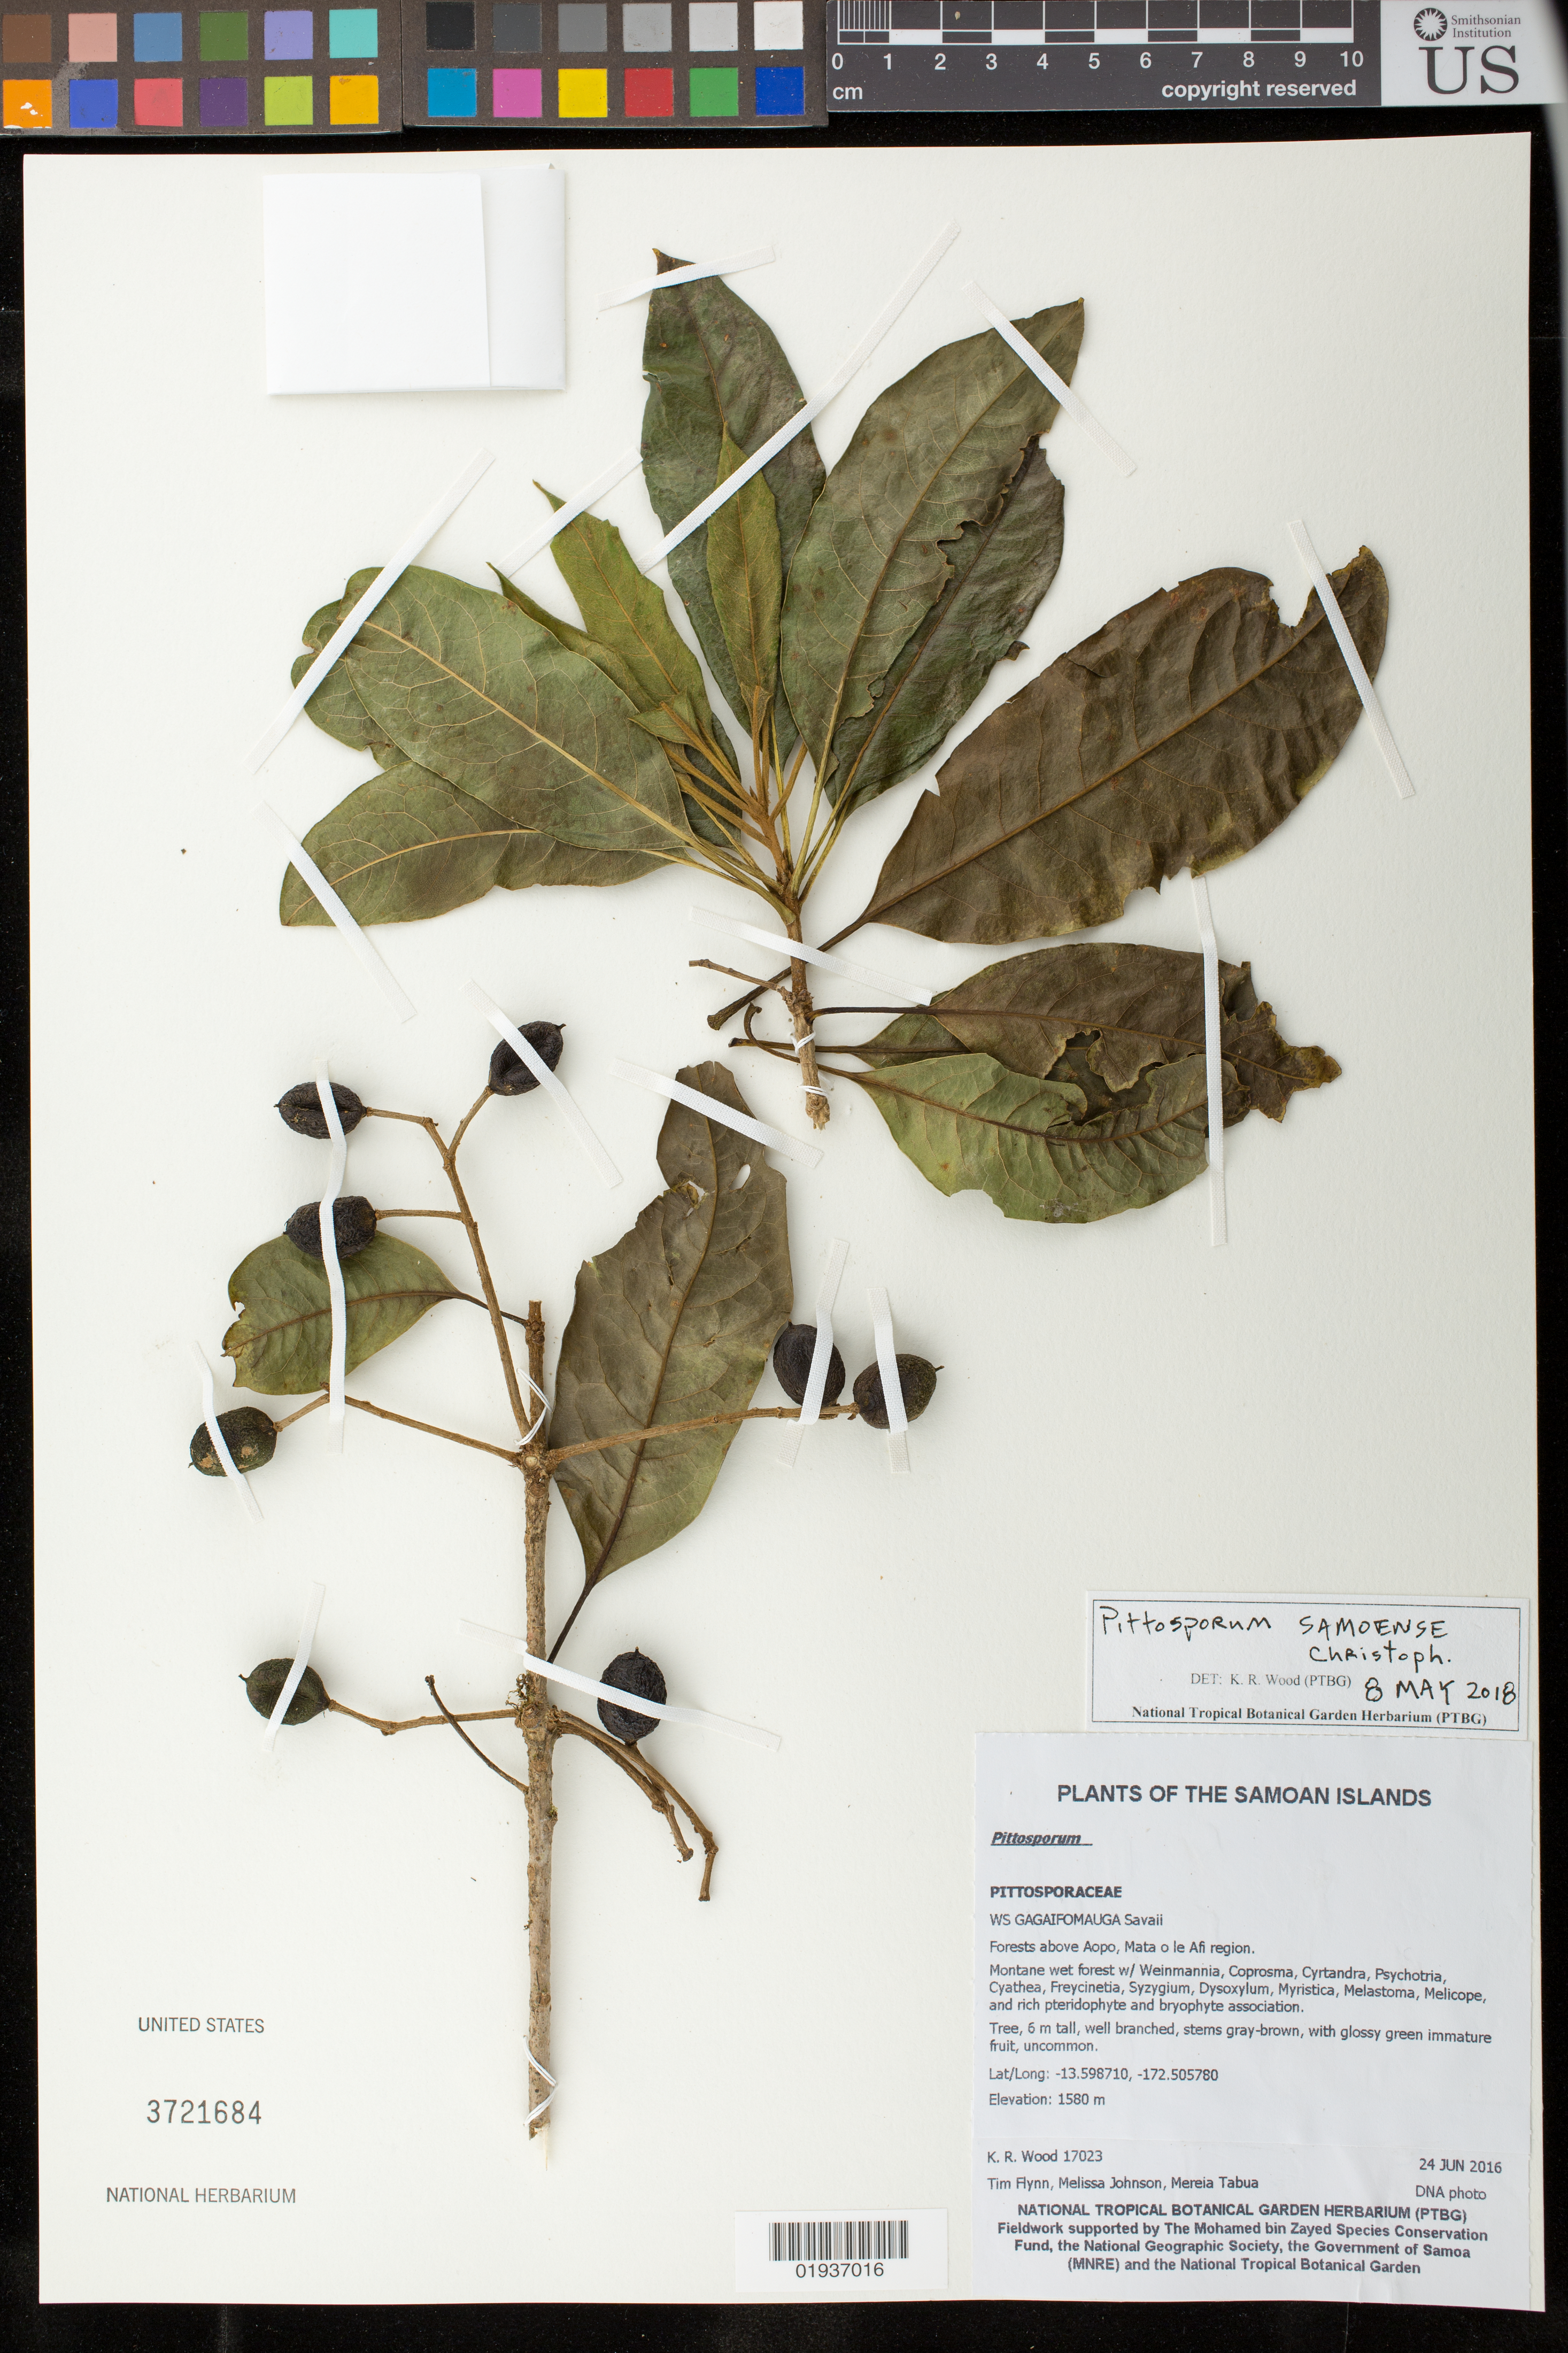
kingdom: Plantae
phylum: Tracheophyta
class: Magnoliopsida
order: Apiales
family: Pittosporaceae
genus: Pittosporum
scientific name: Pittosporum samoense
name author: Christoph.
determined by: Wood, Kenneth R.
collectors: K. R. Wood, T. W. Flynn, M. Johnson & M. Tabua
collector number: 17023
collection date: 2016-06-24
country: Samoa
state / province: Gagaifomauga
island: Savai'i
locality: Savaii, Forests above Aopo, Mata o le Afi region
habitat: Montane wet forest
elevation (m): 1580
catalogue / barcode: US 3721684